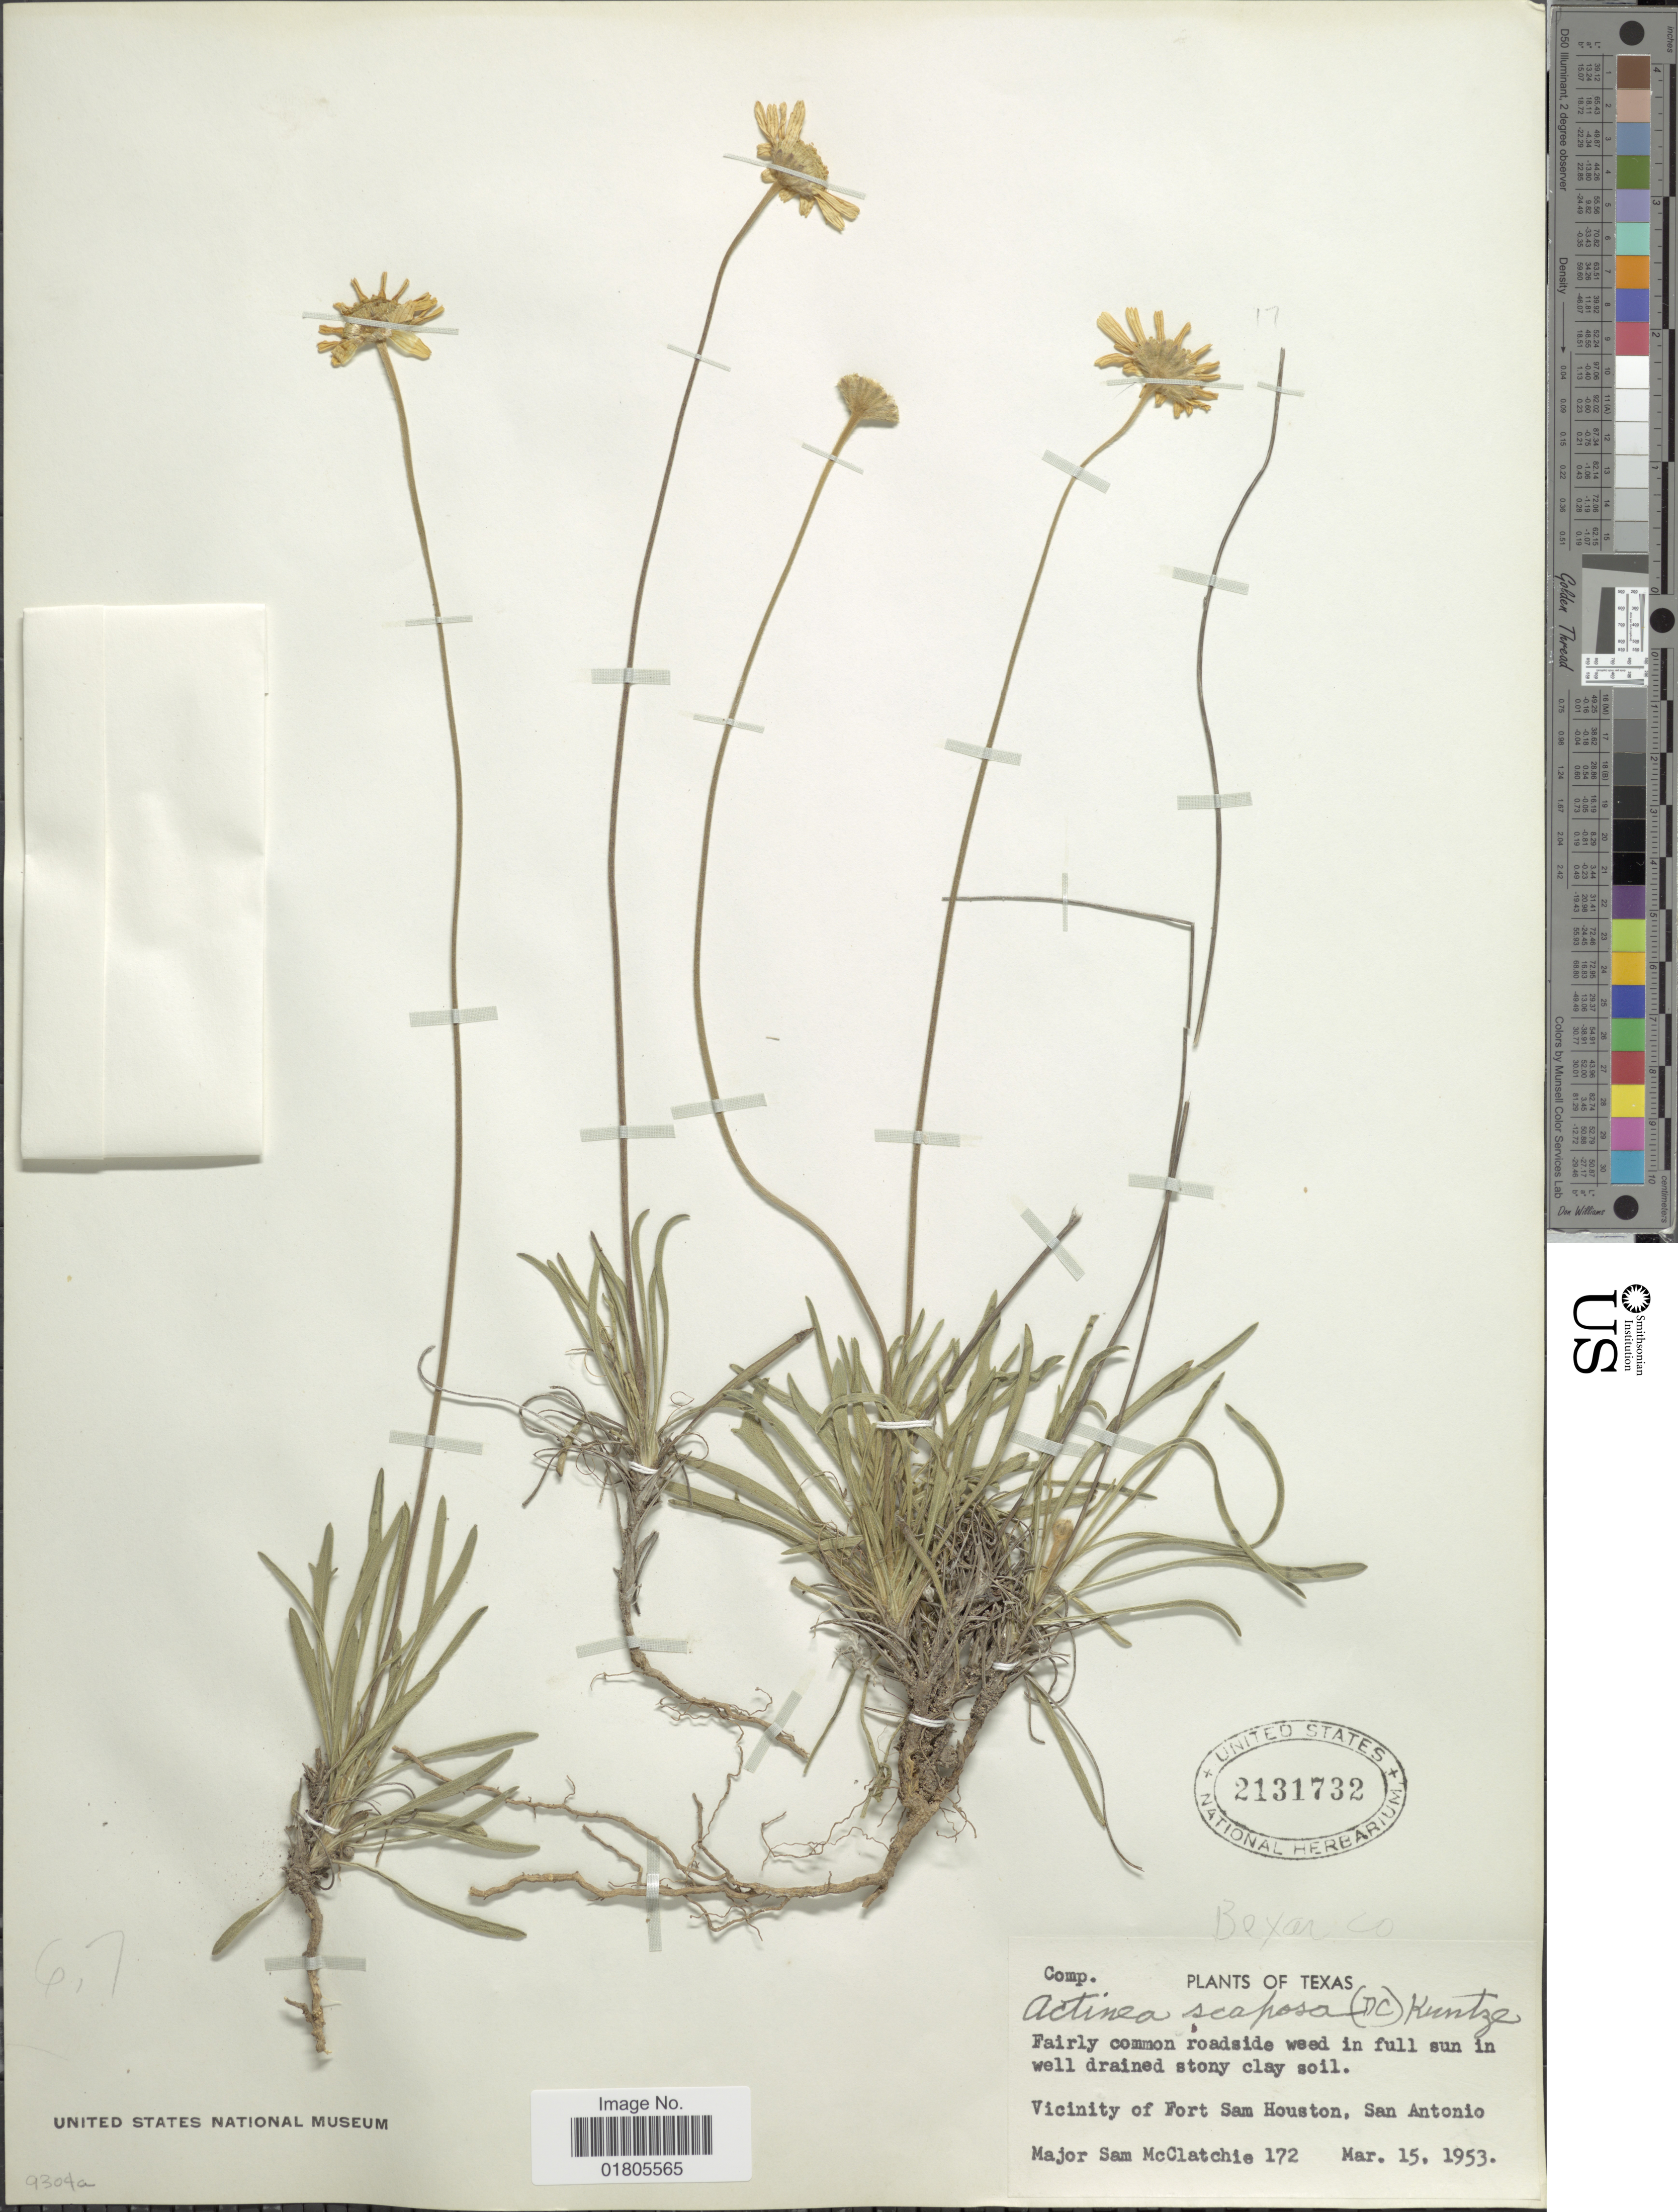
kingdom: Plantae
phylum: Tracheophyta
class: Magnoliopsida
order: Asterales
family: Asteraceae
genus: Actinea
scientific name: Actinea scaposa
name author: (DC.) Kuntze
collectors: S. McClatchie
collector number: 172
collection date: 1953-03-15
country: United States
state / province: Texas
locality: Vicinity of Fort Sam Houston, San Antonio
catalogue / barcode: US 2131732